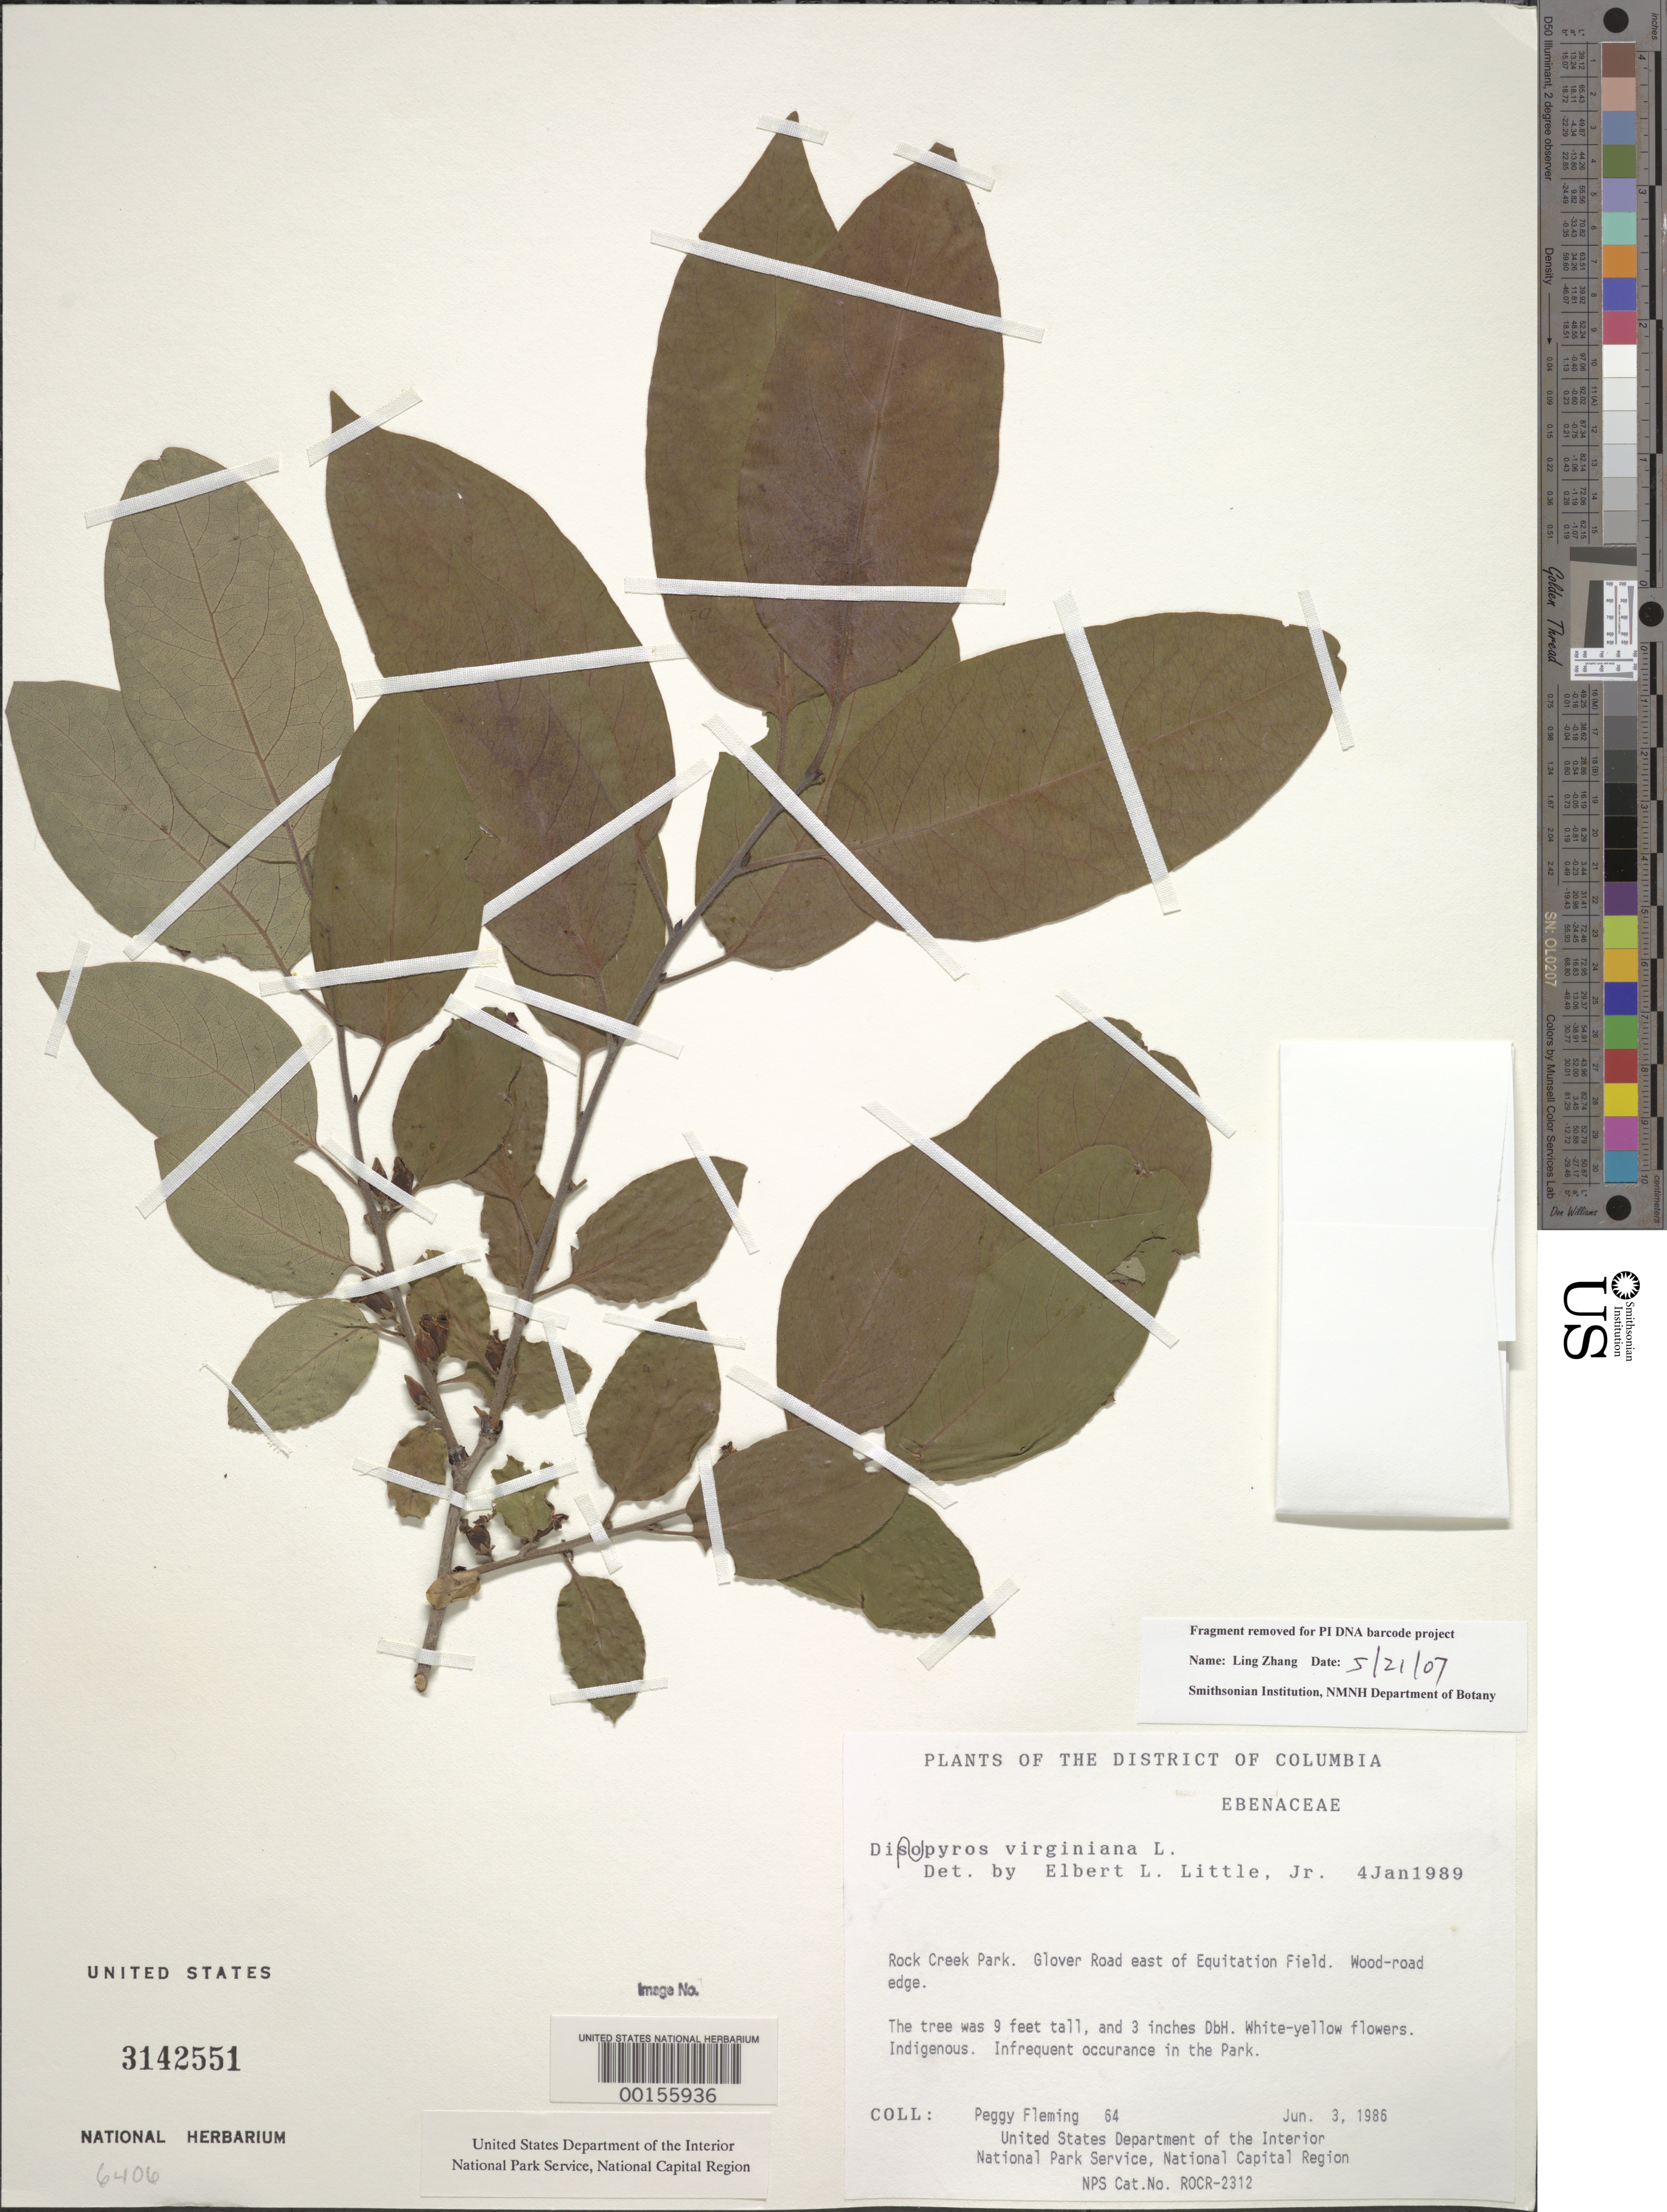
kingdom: Plantae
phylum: Tracheophyta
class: Magnoliopsida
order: Ericales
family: Ebenaceae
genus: Diospyros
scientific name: Diospyros virginiana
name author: L.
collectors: P. Fleming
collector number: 64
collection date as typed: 03 Jun 1986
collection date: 1986-06-03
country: United States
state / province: District of Columbia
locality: Rock Creek Park, Glover Road E of Equitation Field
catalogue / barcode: US 3142551